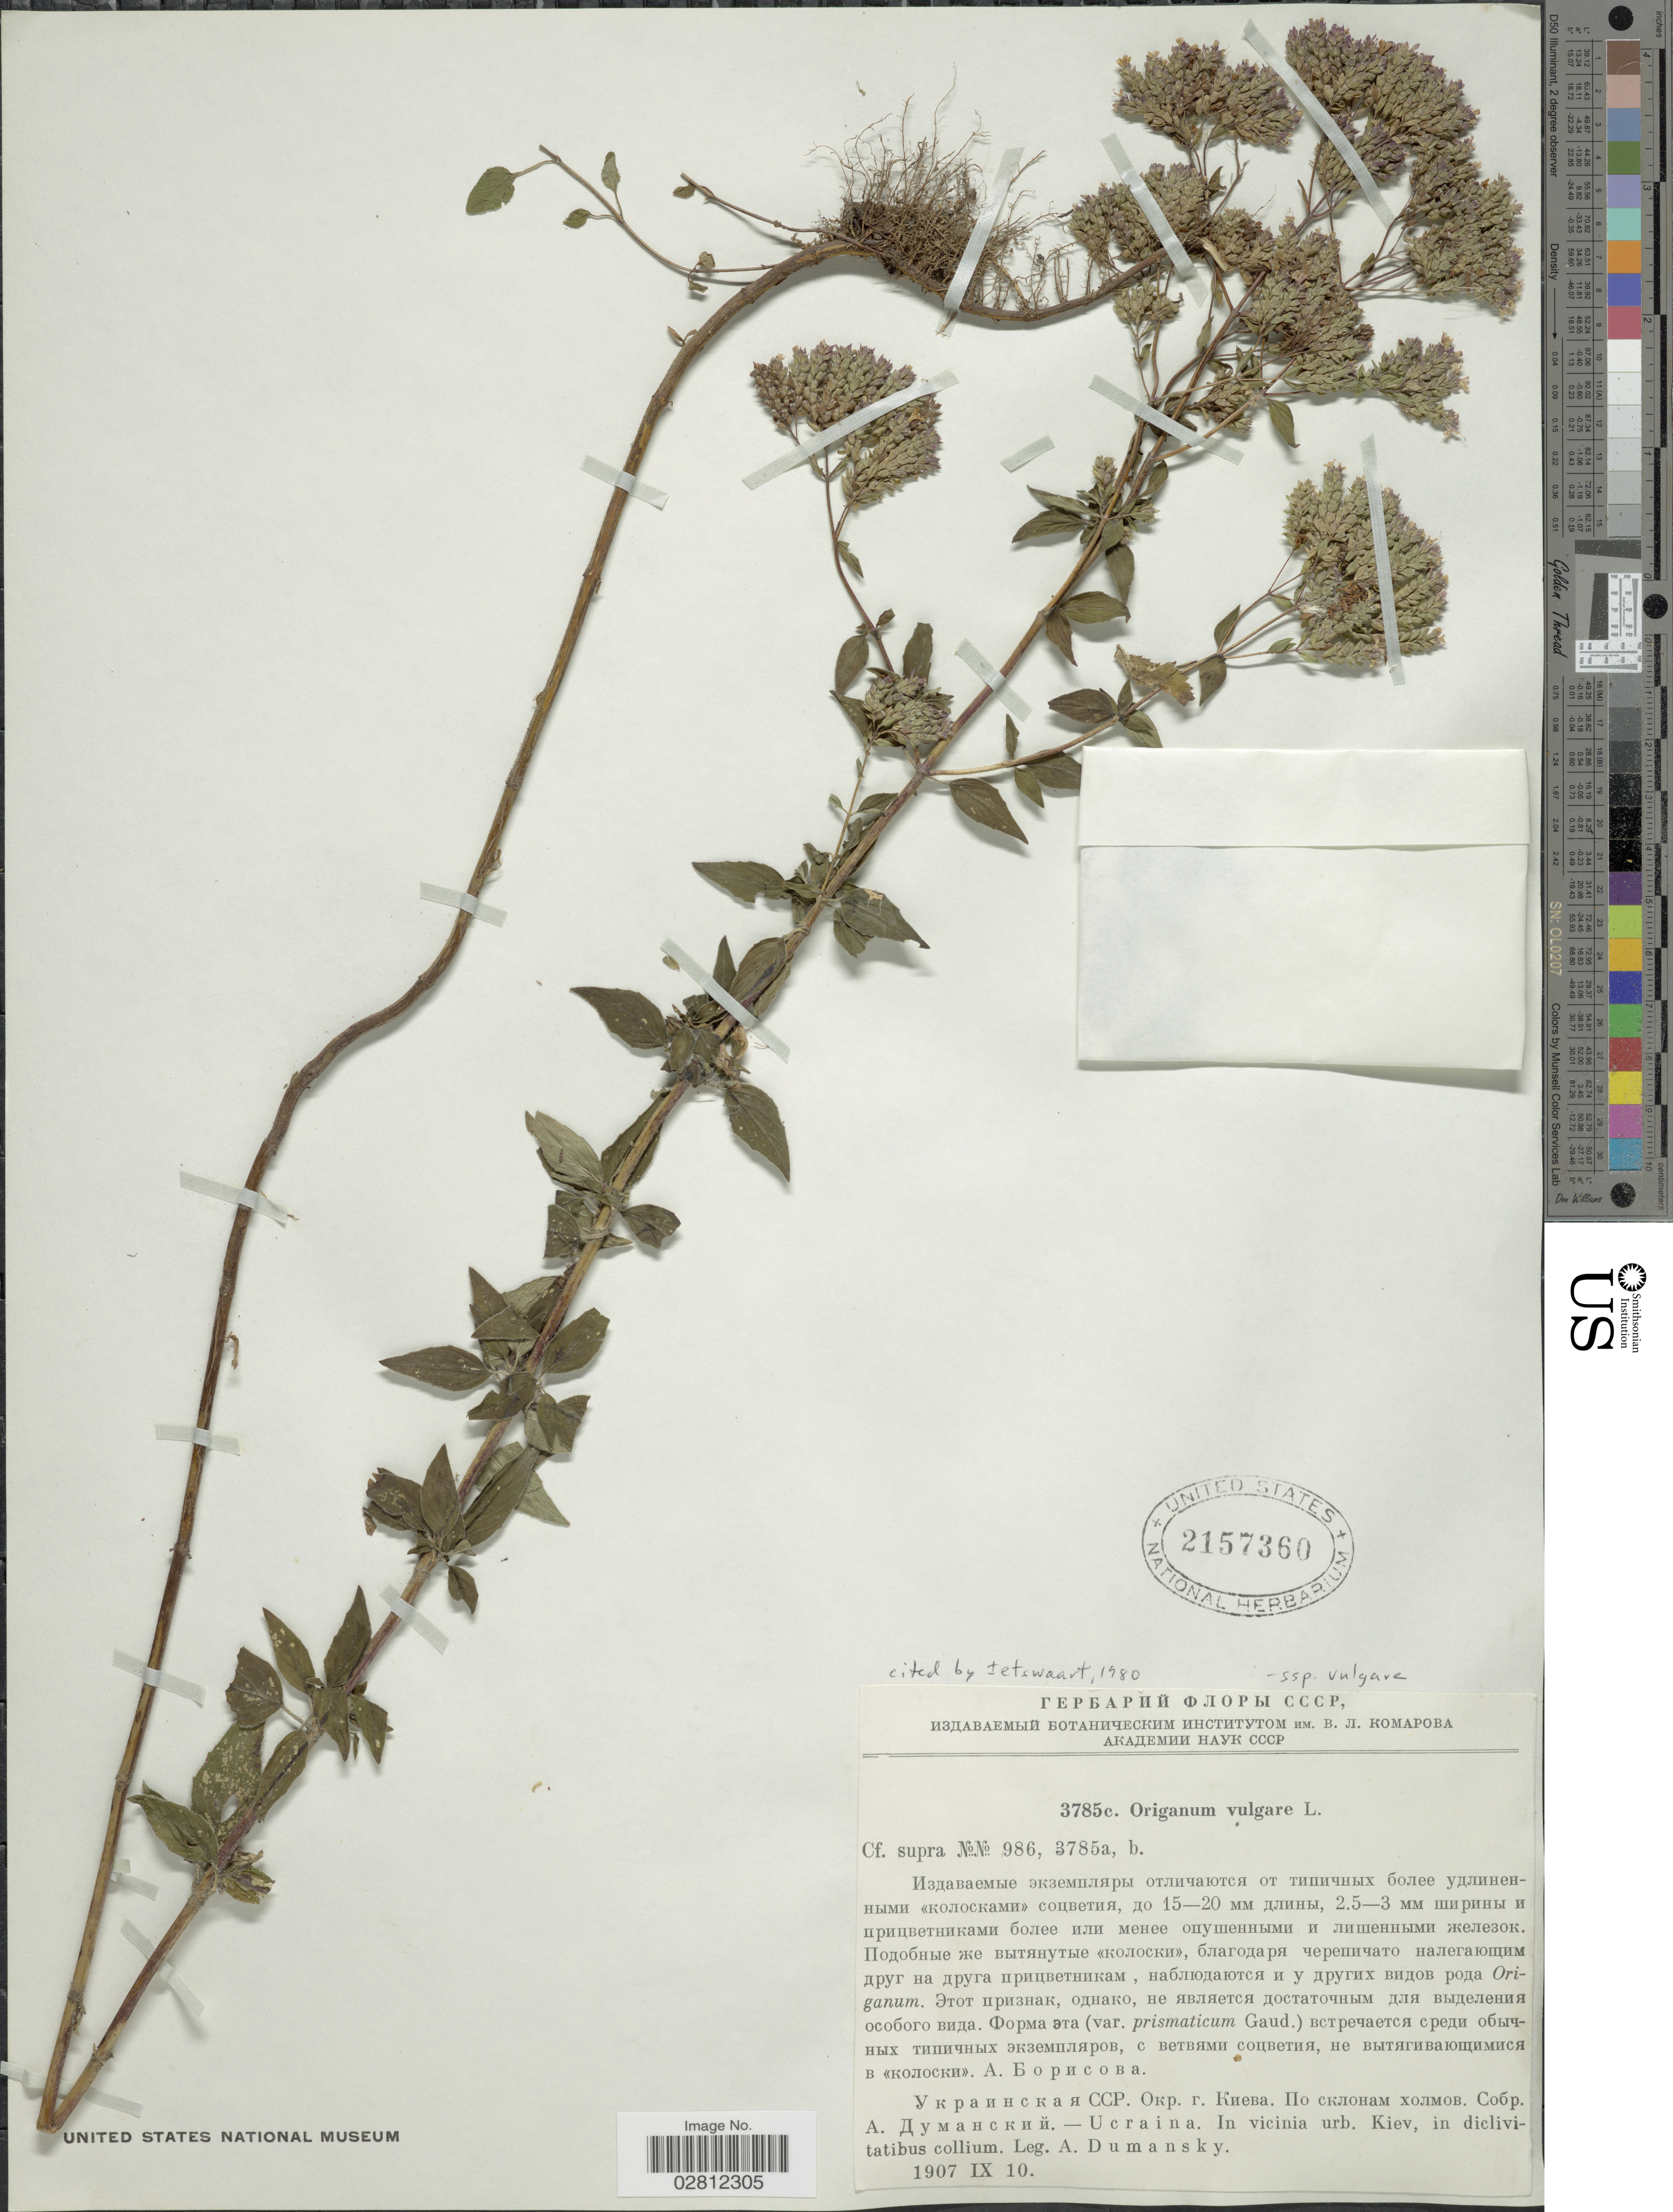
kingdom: Plantae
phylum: Tracheophyta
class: Magnoliopsida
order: Lamiales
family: Lamiaceae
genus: Origanum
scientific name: Origanum vulgare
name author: L.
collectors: A. Dumansky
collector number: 3785c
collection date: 1907-09-10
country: Ukraine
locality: X, In vicinia urb. Kiev, in diclivitatibus collium.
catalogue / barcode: US 2157360